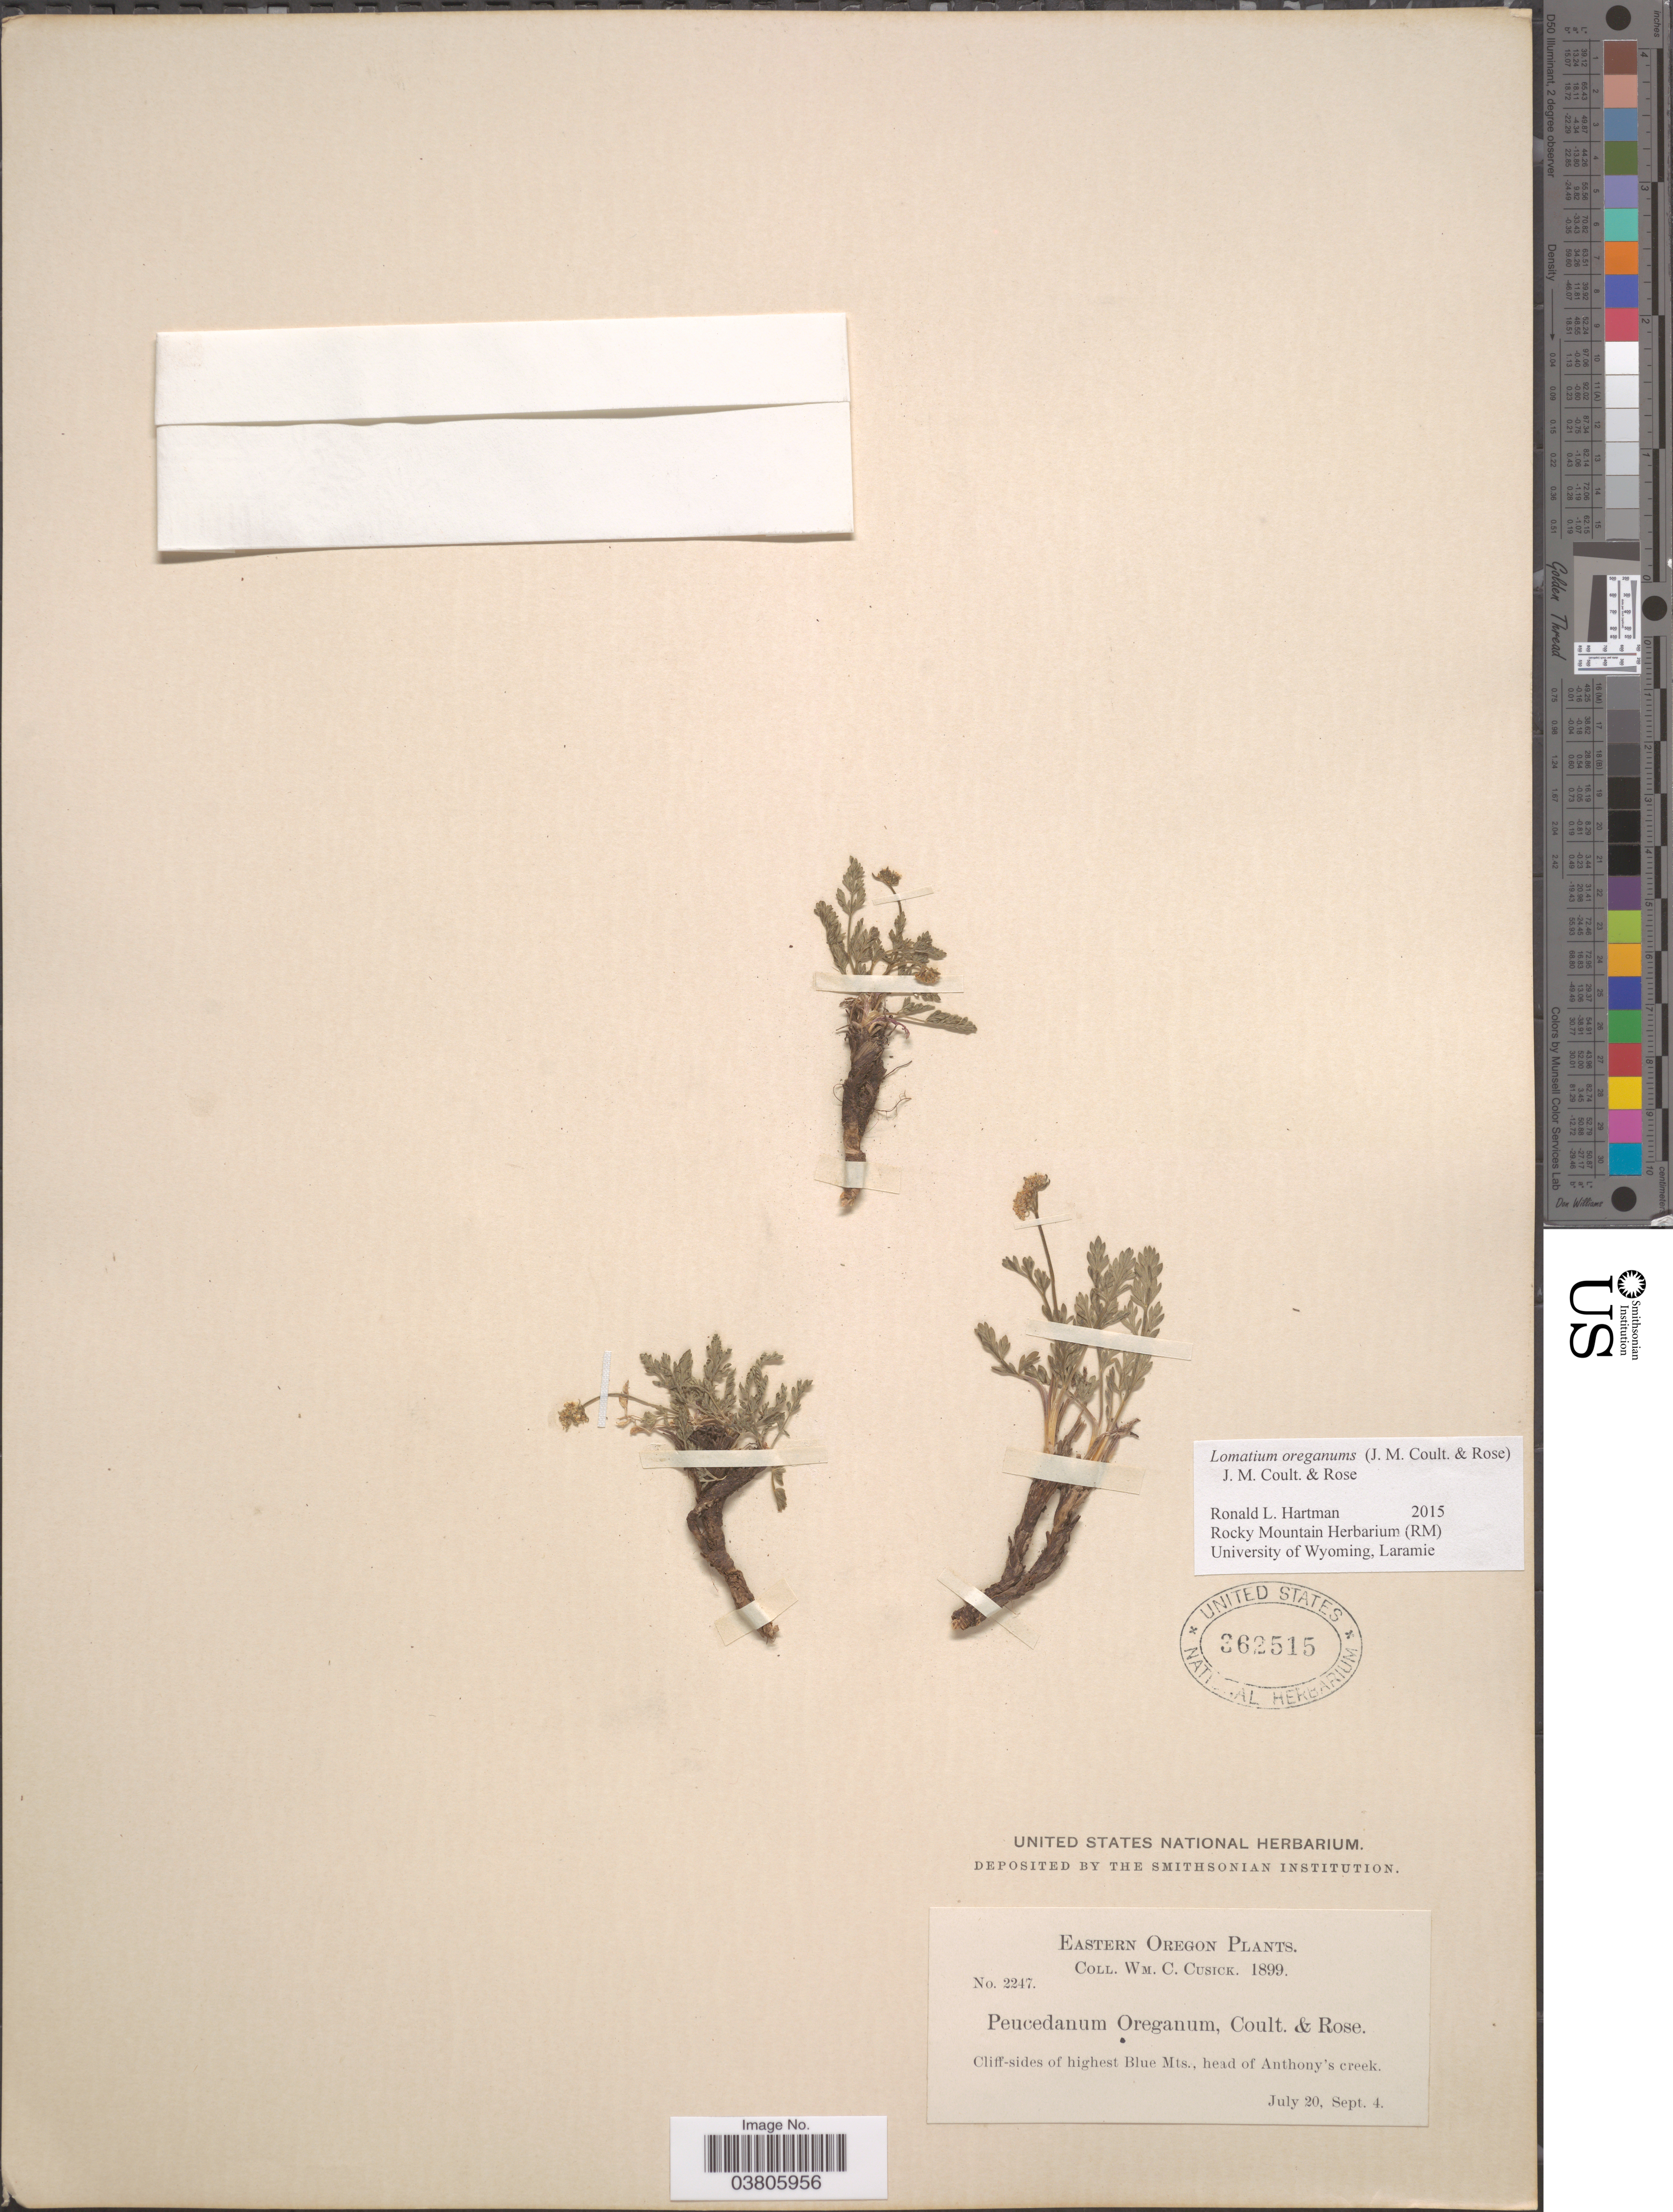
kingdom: Plantae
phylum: Tracheophyta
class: Magnoliopsida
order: Apiales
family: Apiaceae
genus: Lomatium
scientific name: Lomatium oreganum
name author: (J.M. Coult. & Rose) J.M. Coult. & Rose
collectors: W. C. Cusick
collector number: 2247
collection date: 1899-07-20/1899-09-04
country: United States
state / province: Oregon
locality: Eastern Oregon. Cliff-sides of highest Blue Mts., head of Anthony's creek.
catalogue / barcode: US 362515